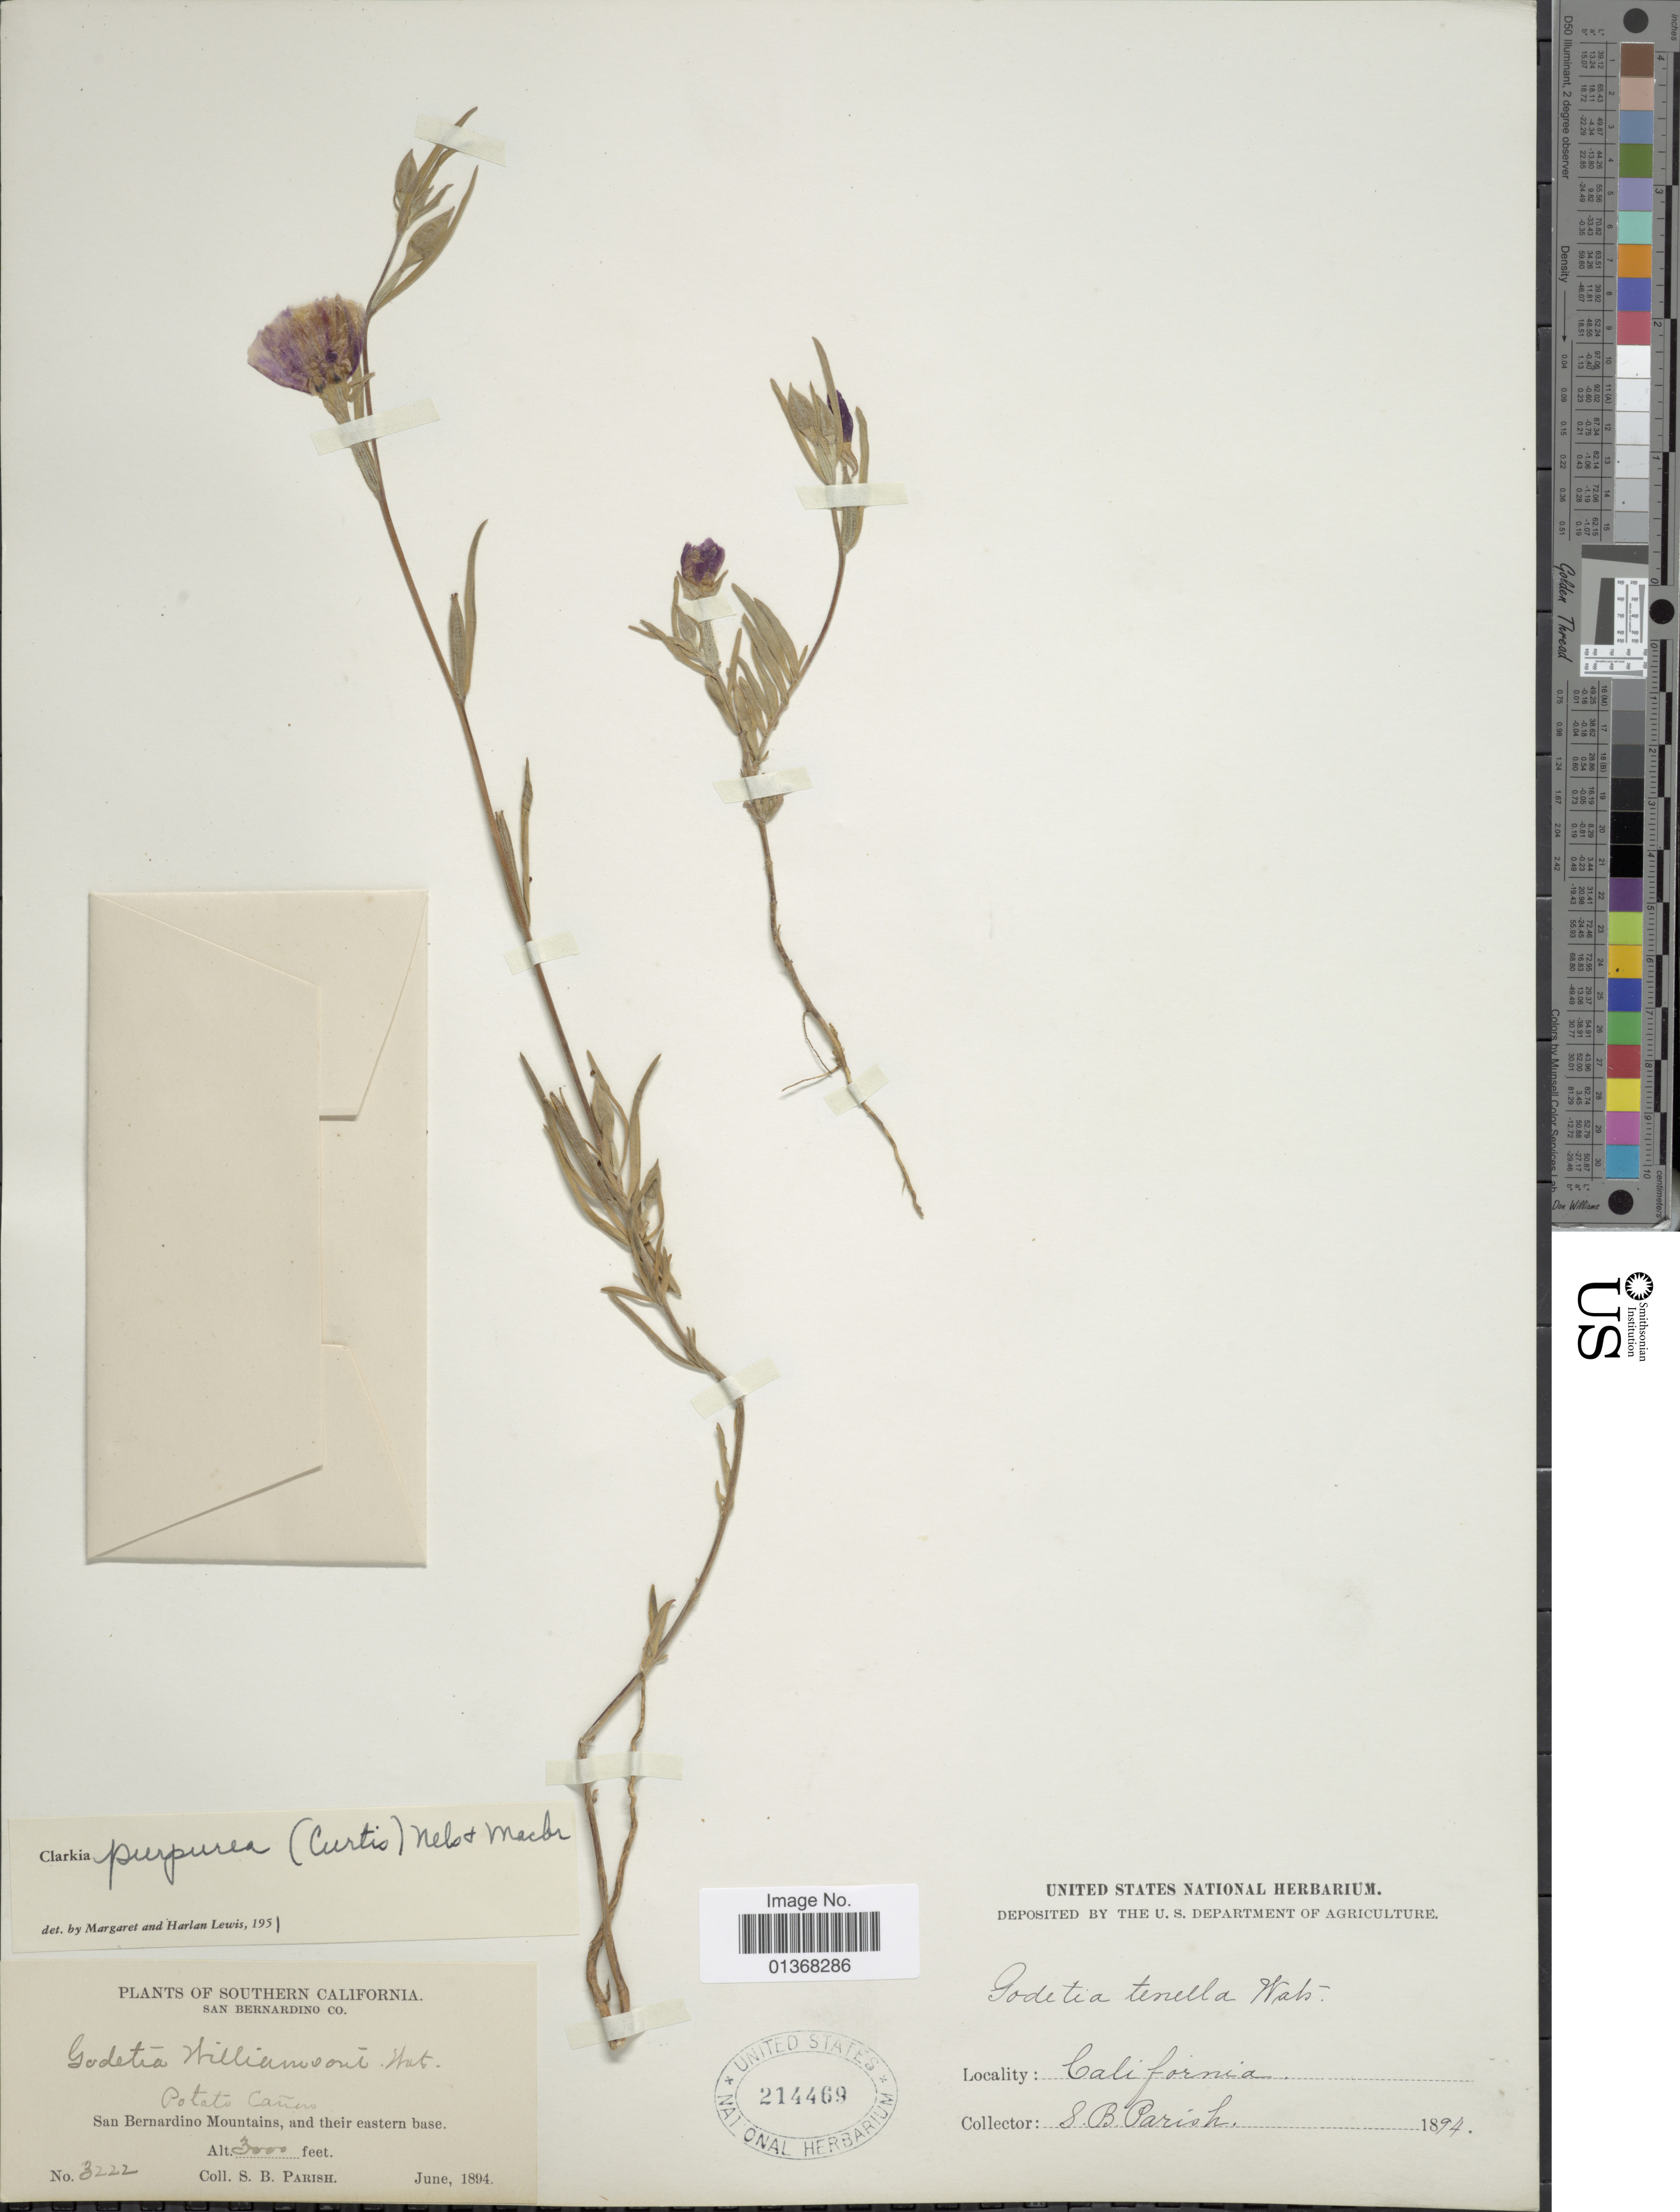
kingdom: Plantae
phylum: Tracheophyta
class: Magnoliopsida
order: Myrtales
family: Onagraceae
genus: Clarkia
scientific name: Clarkia purpurea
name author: (Curtis) A. Nelson & J.F. Macbr.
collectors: S. B. Parish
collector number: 3222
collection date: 1894-06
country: United States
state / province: California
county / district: San Bernardino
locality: Southern California, San Bernardino Co., San Bernardino Mountains, and their eastern base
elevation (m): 914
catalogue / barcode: US 214469